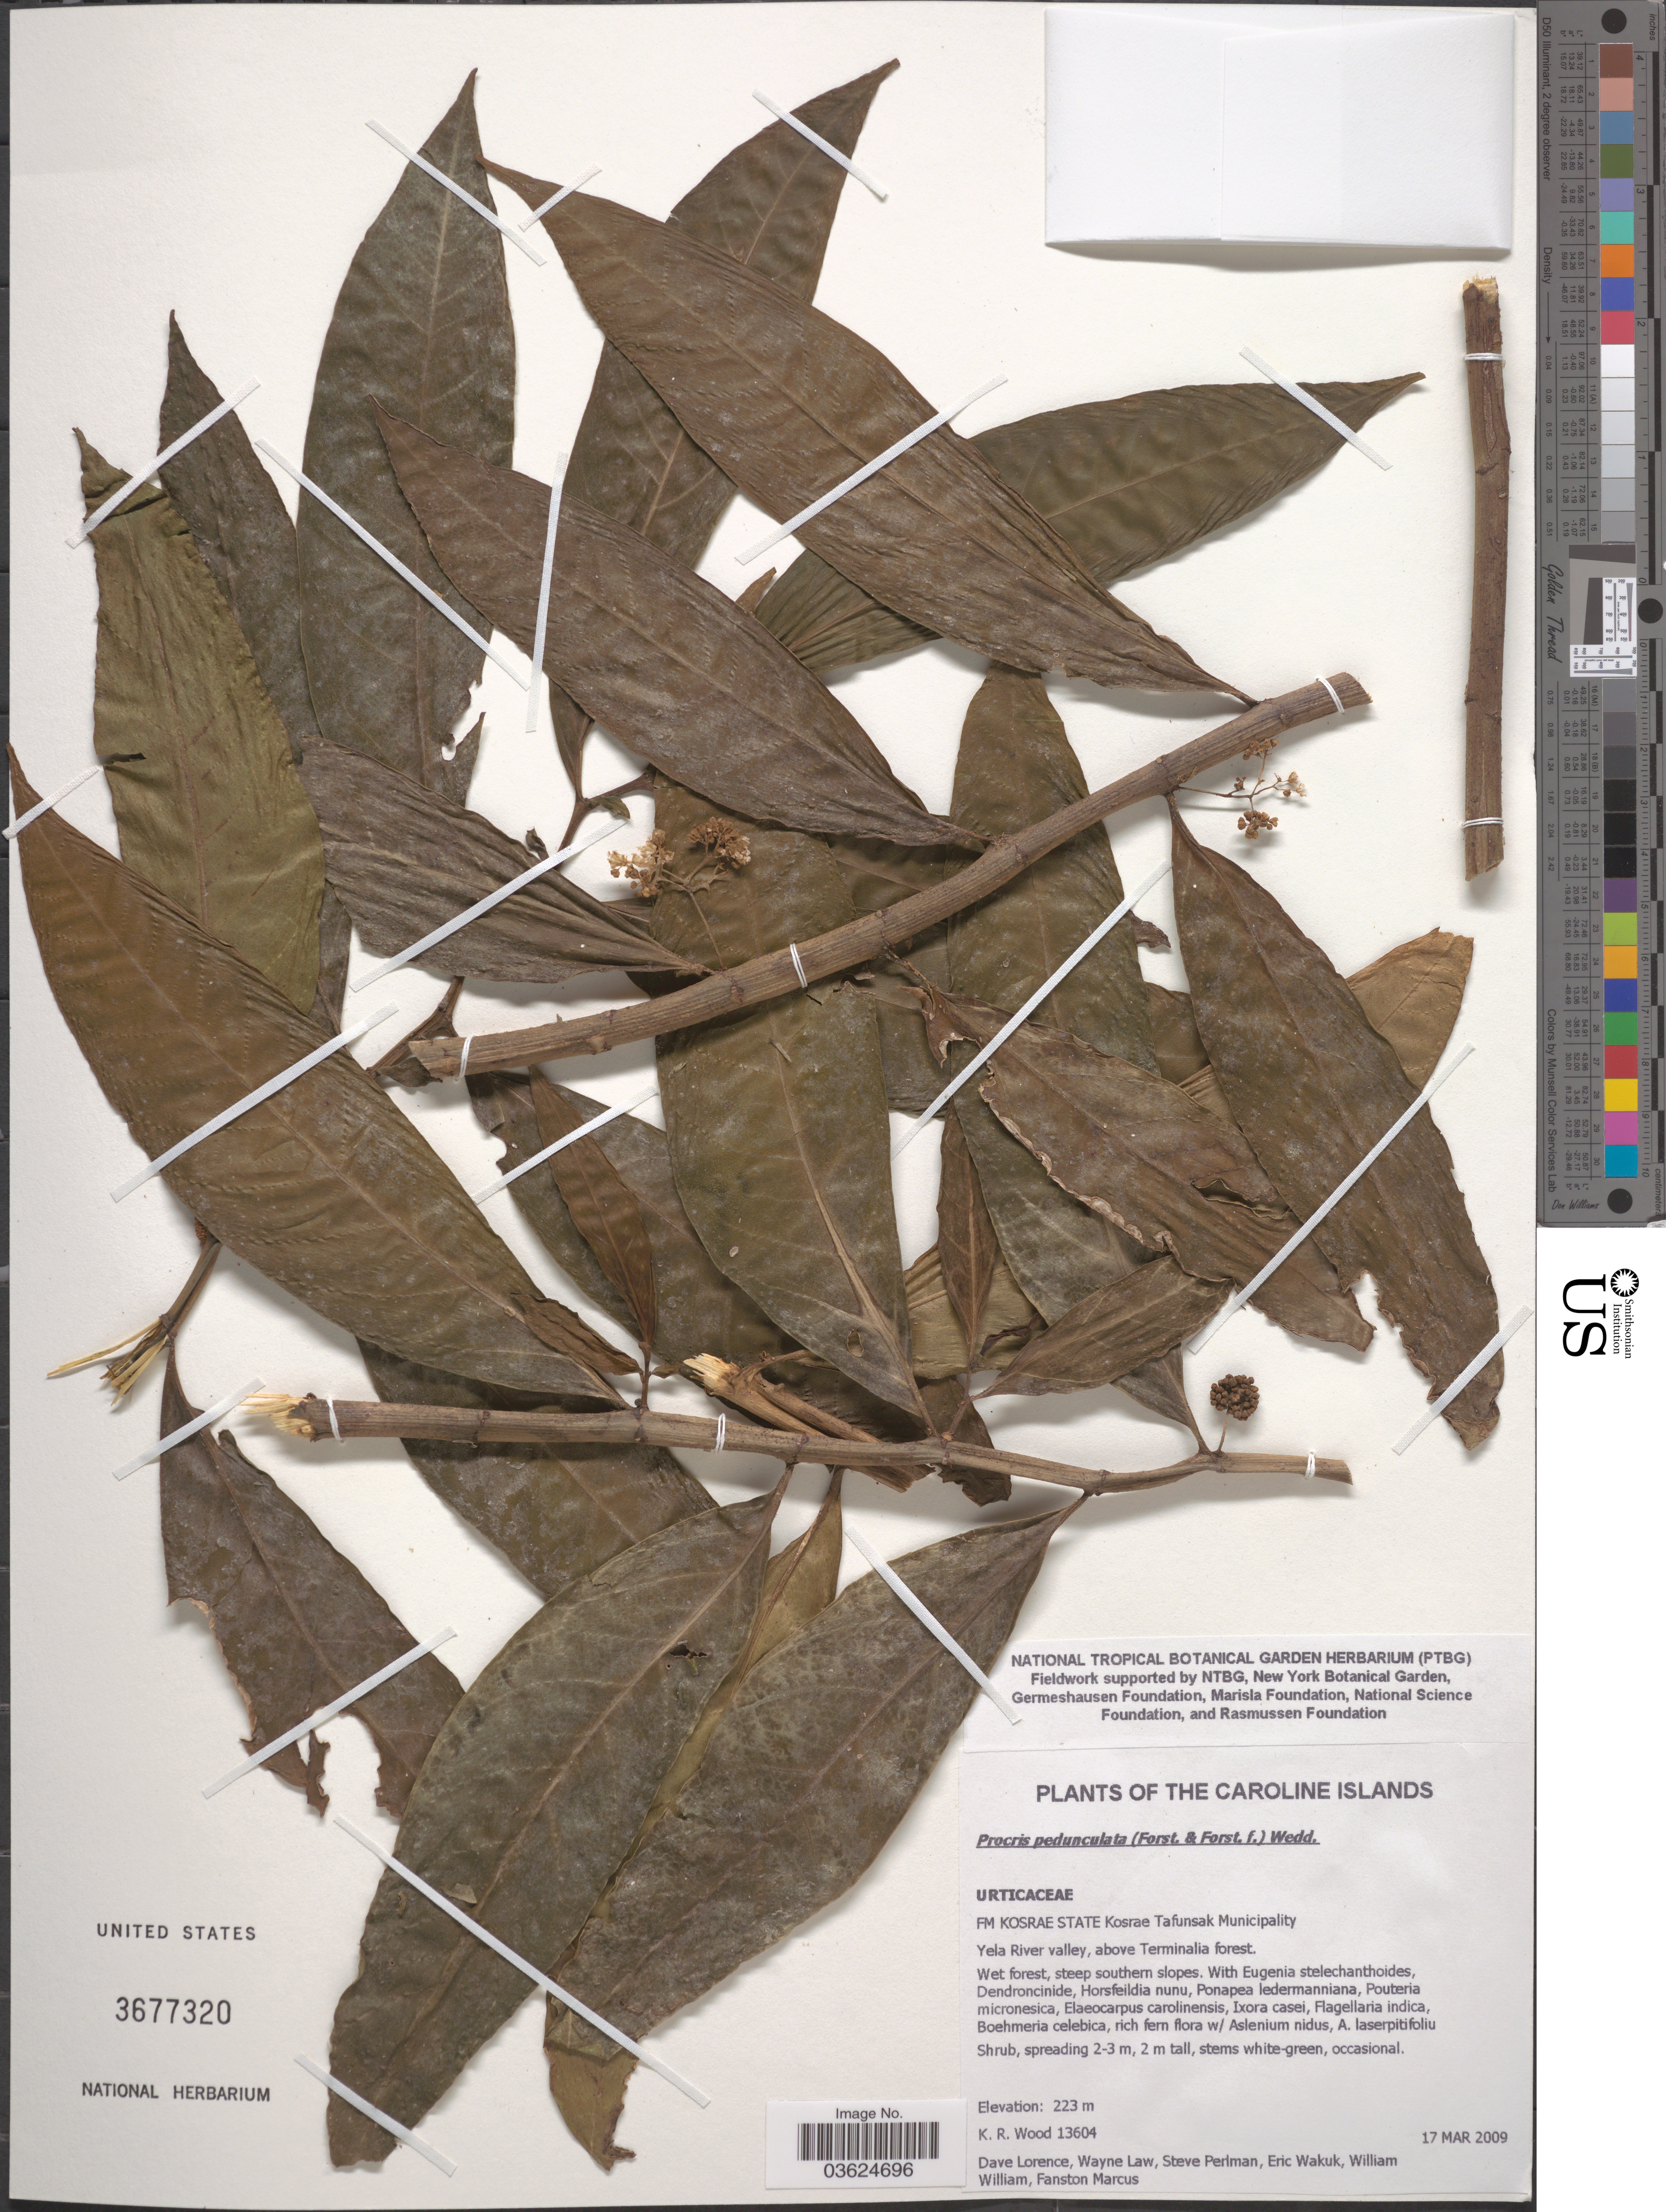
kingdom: Plantae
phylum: Tracheophyta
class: Magnoliopsida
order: Rosales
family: Urticaceae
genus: Procris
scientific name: Procris pedunculata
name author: (J.R. Forst. & G. Forst.) Wedd.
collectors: K. R. Wood, D. Lorence, W. Law, S. Perlman & et al.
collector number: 13604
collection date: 2009-03-17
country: Micronesia, Federated States of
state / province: Kosrae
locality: The Caroline Islands. FM Kosrae State Kosrae Tafunsak Municipality. Yela River valley, above Terminalia forest.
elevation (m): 223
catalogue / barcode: US 3677320